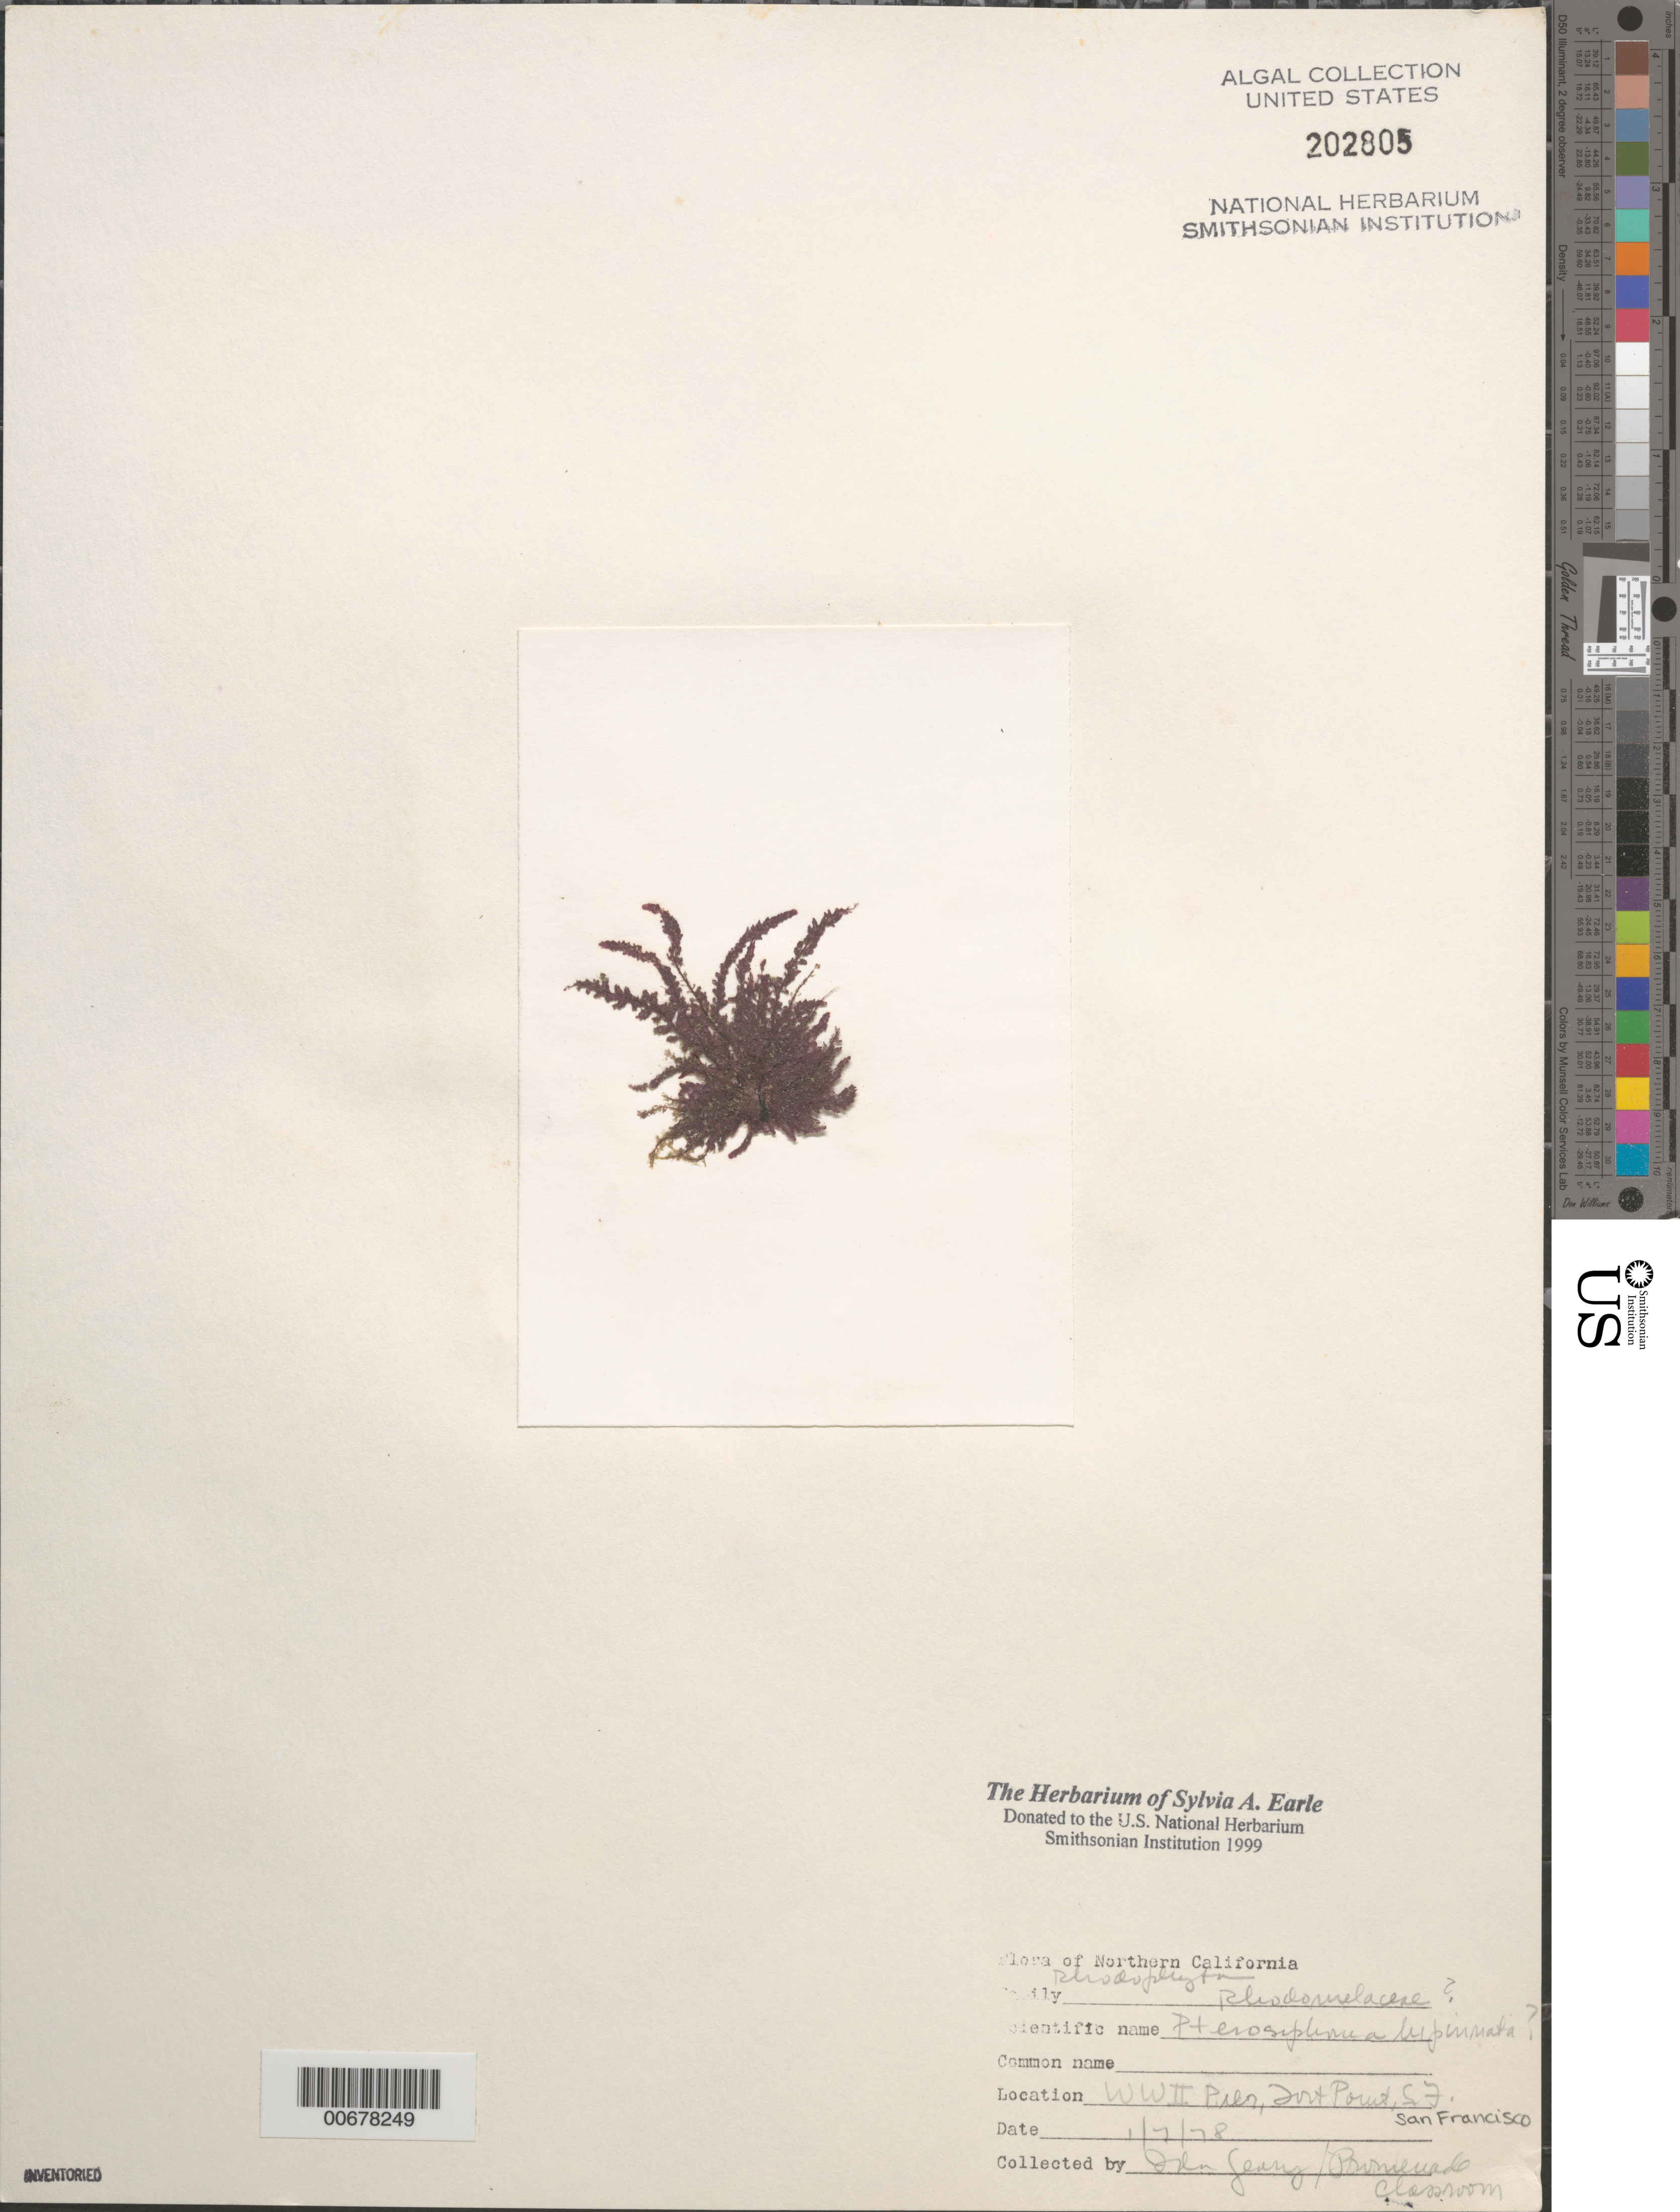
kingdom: Plantae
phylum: Rhodophyta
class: Florideophyceae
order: Ceramiales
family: Rhodomelaceae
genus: Savoiea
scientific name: Savoiea bipinnata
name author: (Postels & Rupr.) M.J. Wynne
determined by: Algae name updating Project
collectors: I. Geary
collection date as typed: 07 Jan 1978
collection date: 1978-01-07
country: United States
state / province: California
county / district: San Francisco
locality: San Francisco, Fort Point, World War II Pier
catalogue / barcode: US 202805